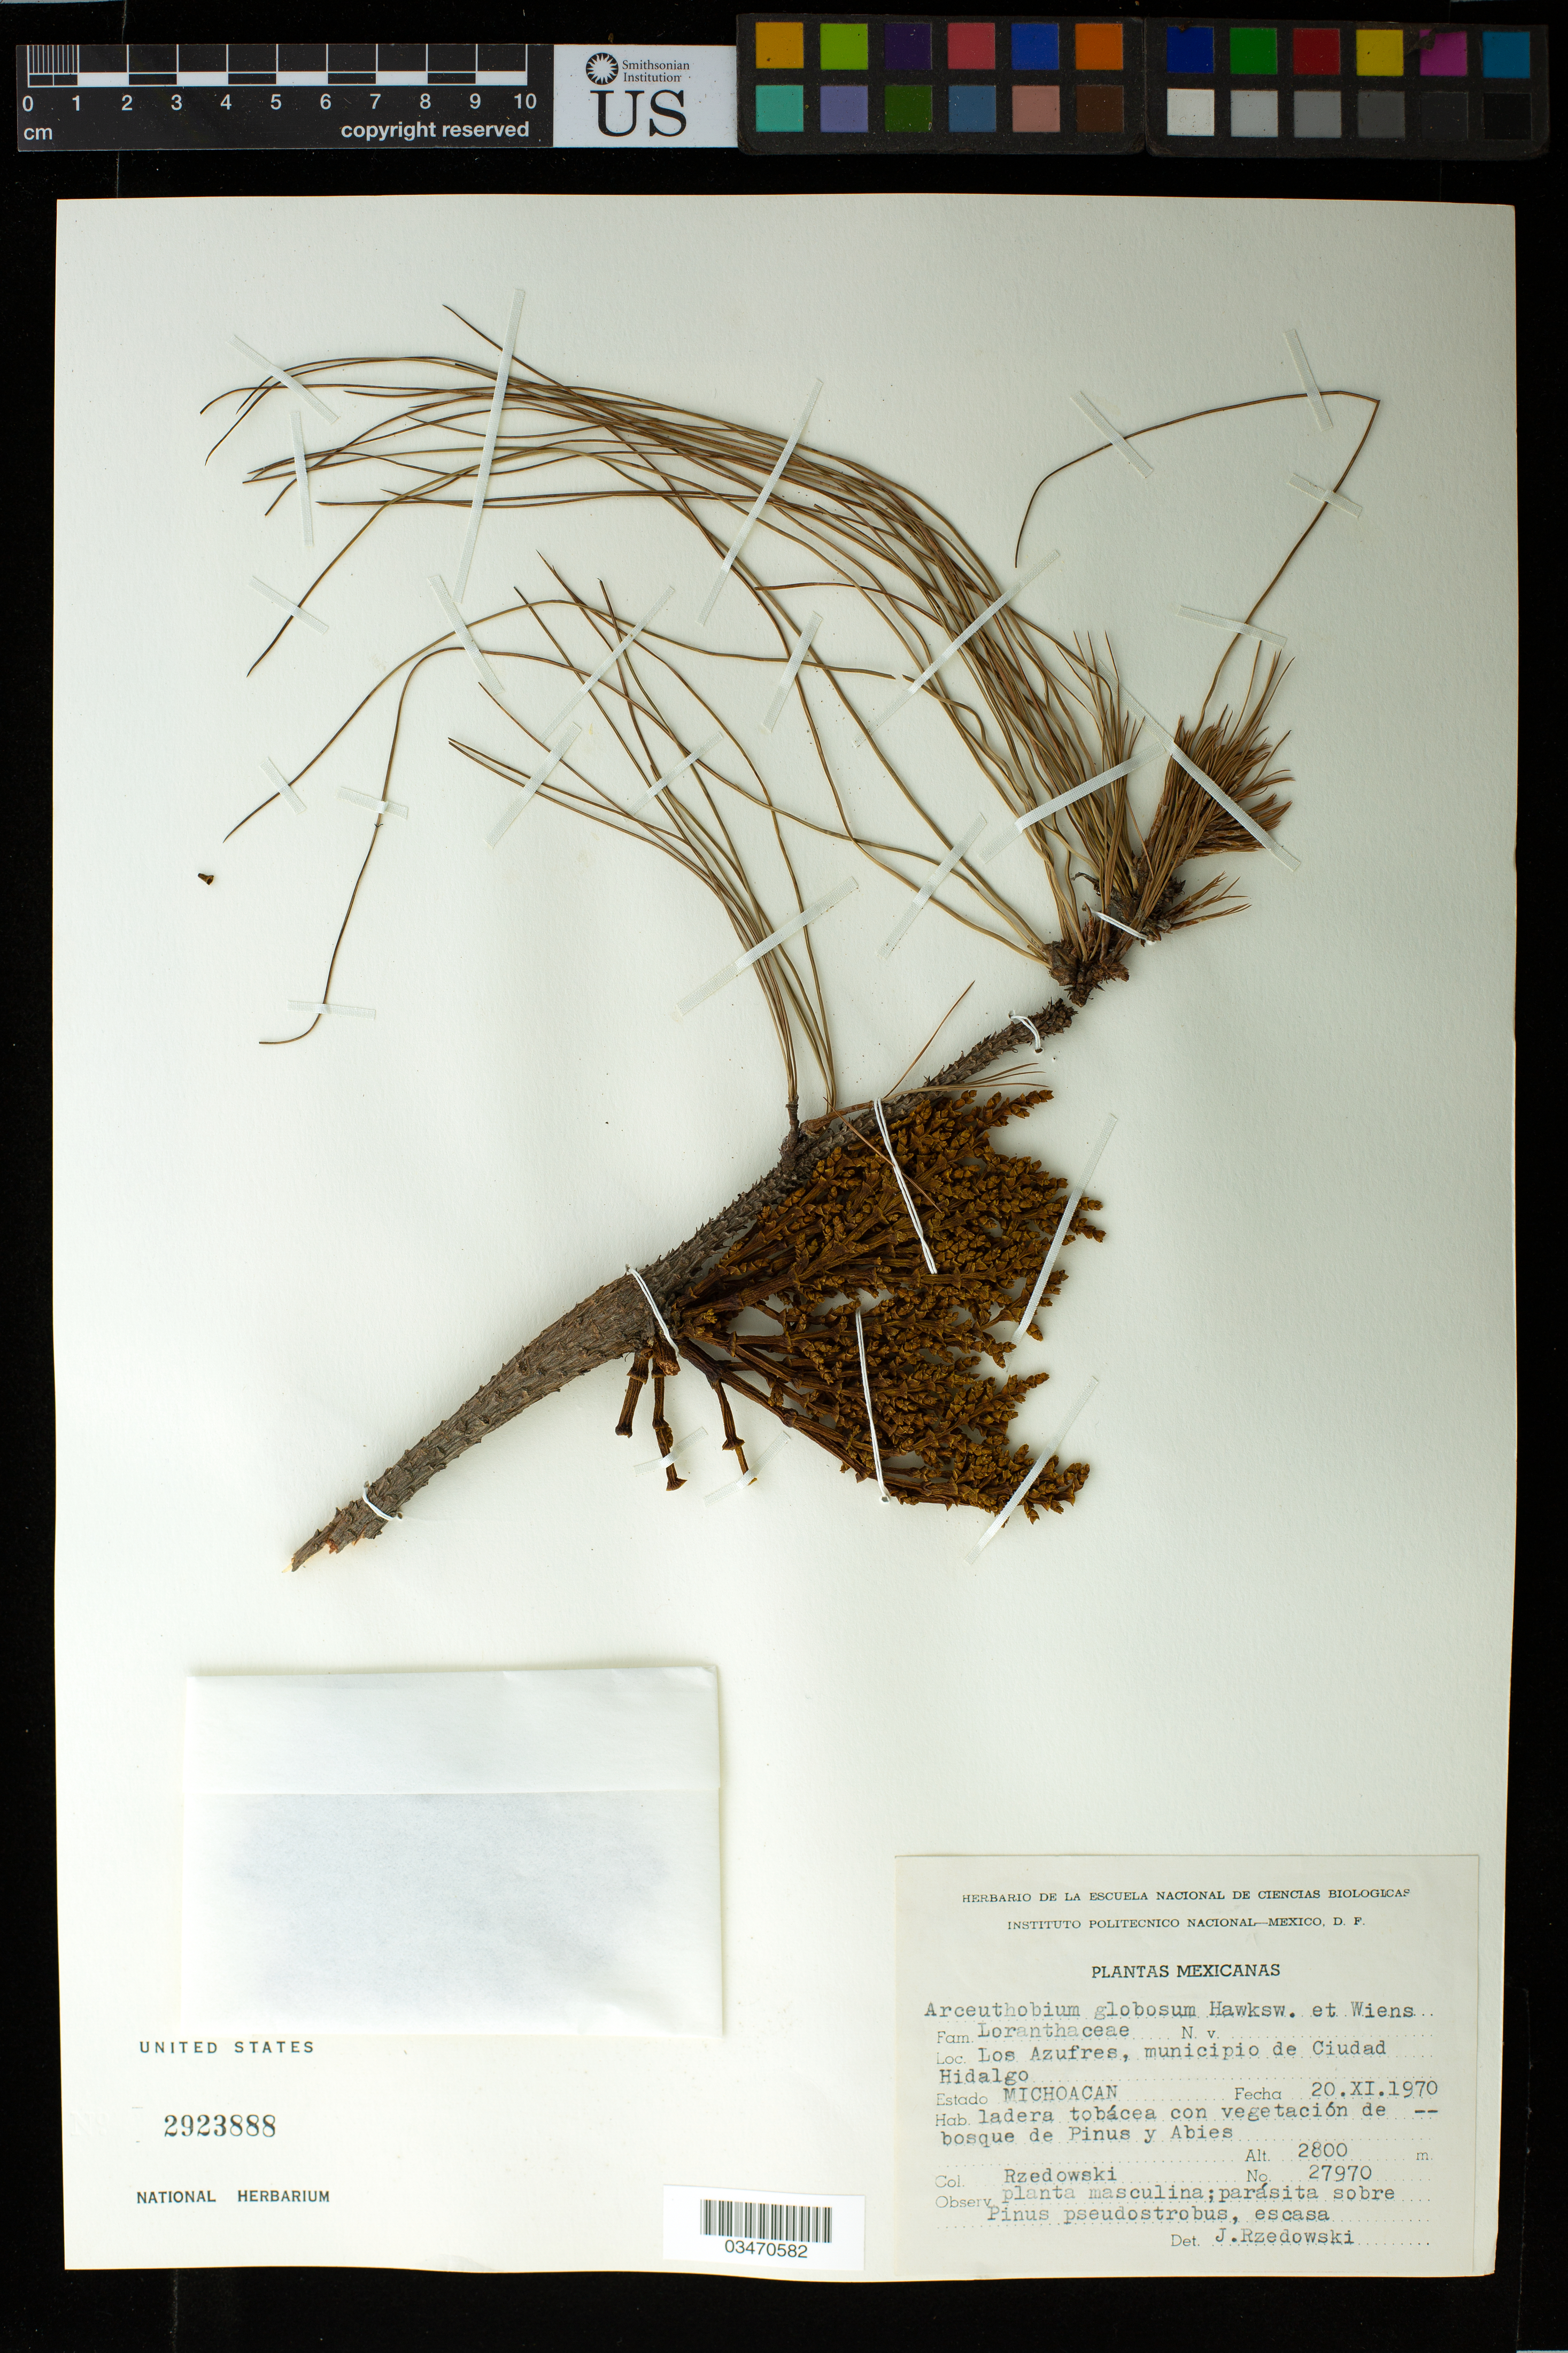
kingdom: Plantae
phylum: Tracheophyta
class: Magnoliopsida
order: Santalales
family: Viscaceae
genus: Arceuthobium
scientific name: Arceuthobium globosum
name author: Hawksw. & Wiens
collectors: J. Rzedowski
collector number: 27970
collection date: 1970-11-20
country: Mexico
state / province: Michoácan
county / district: Ciudad de Hidalgo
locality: Los Azufres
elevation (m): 2800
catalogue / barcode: US 2923888